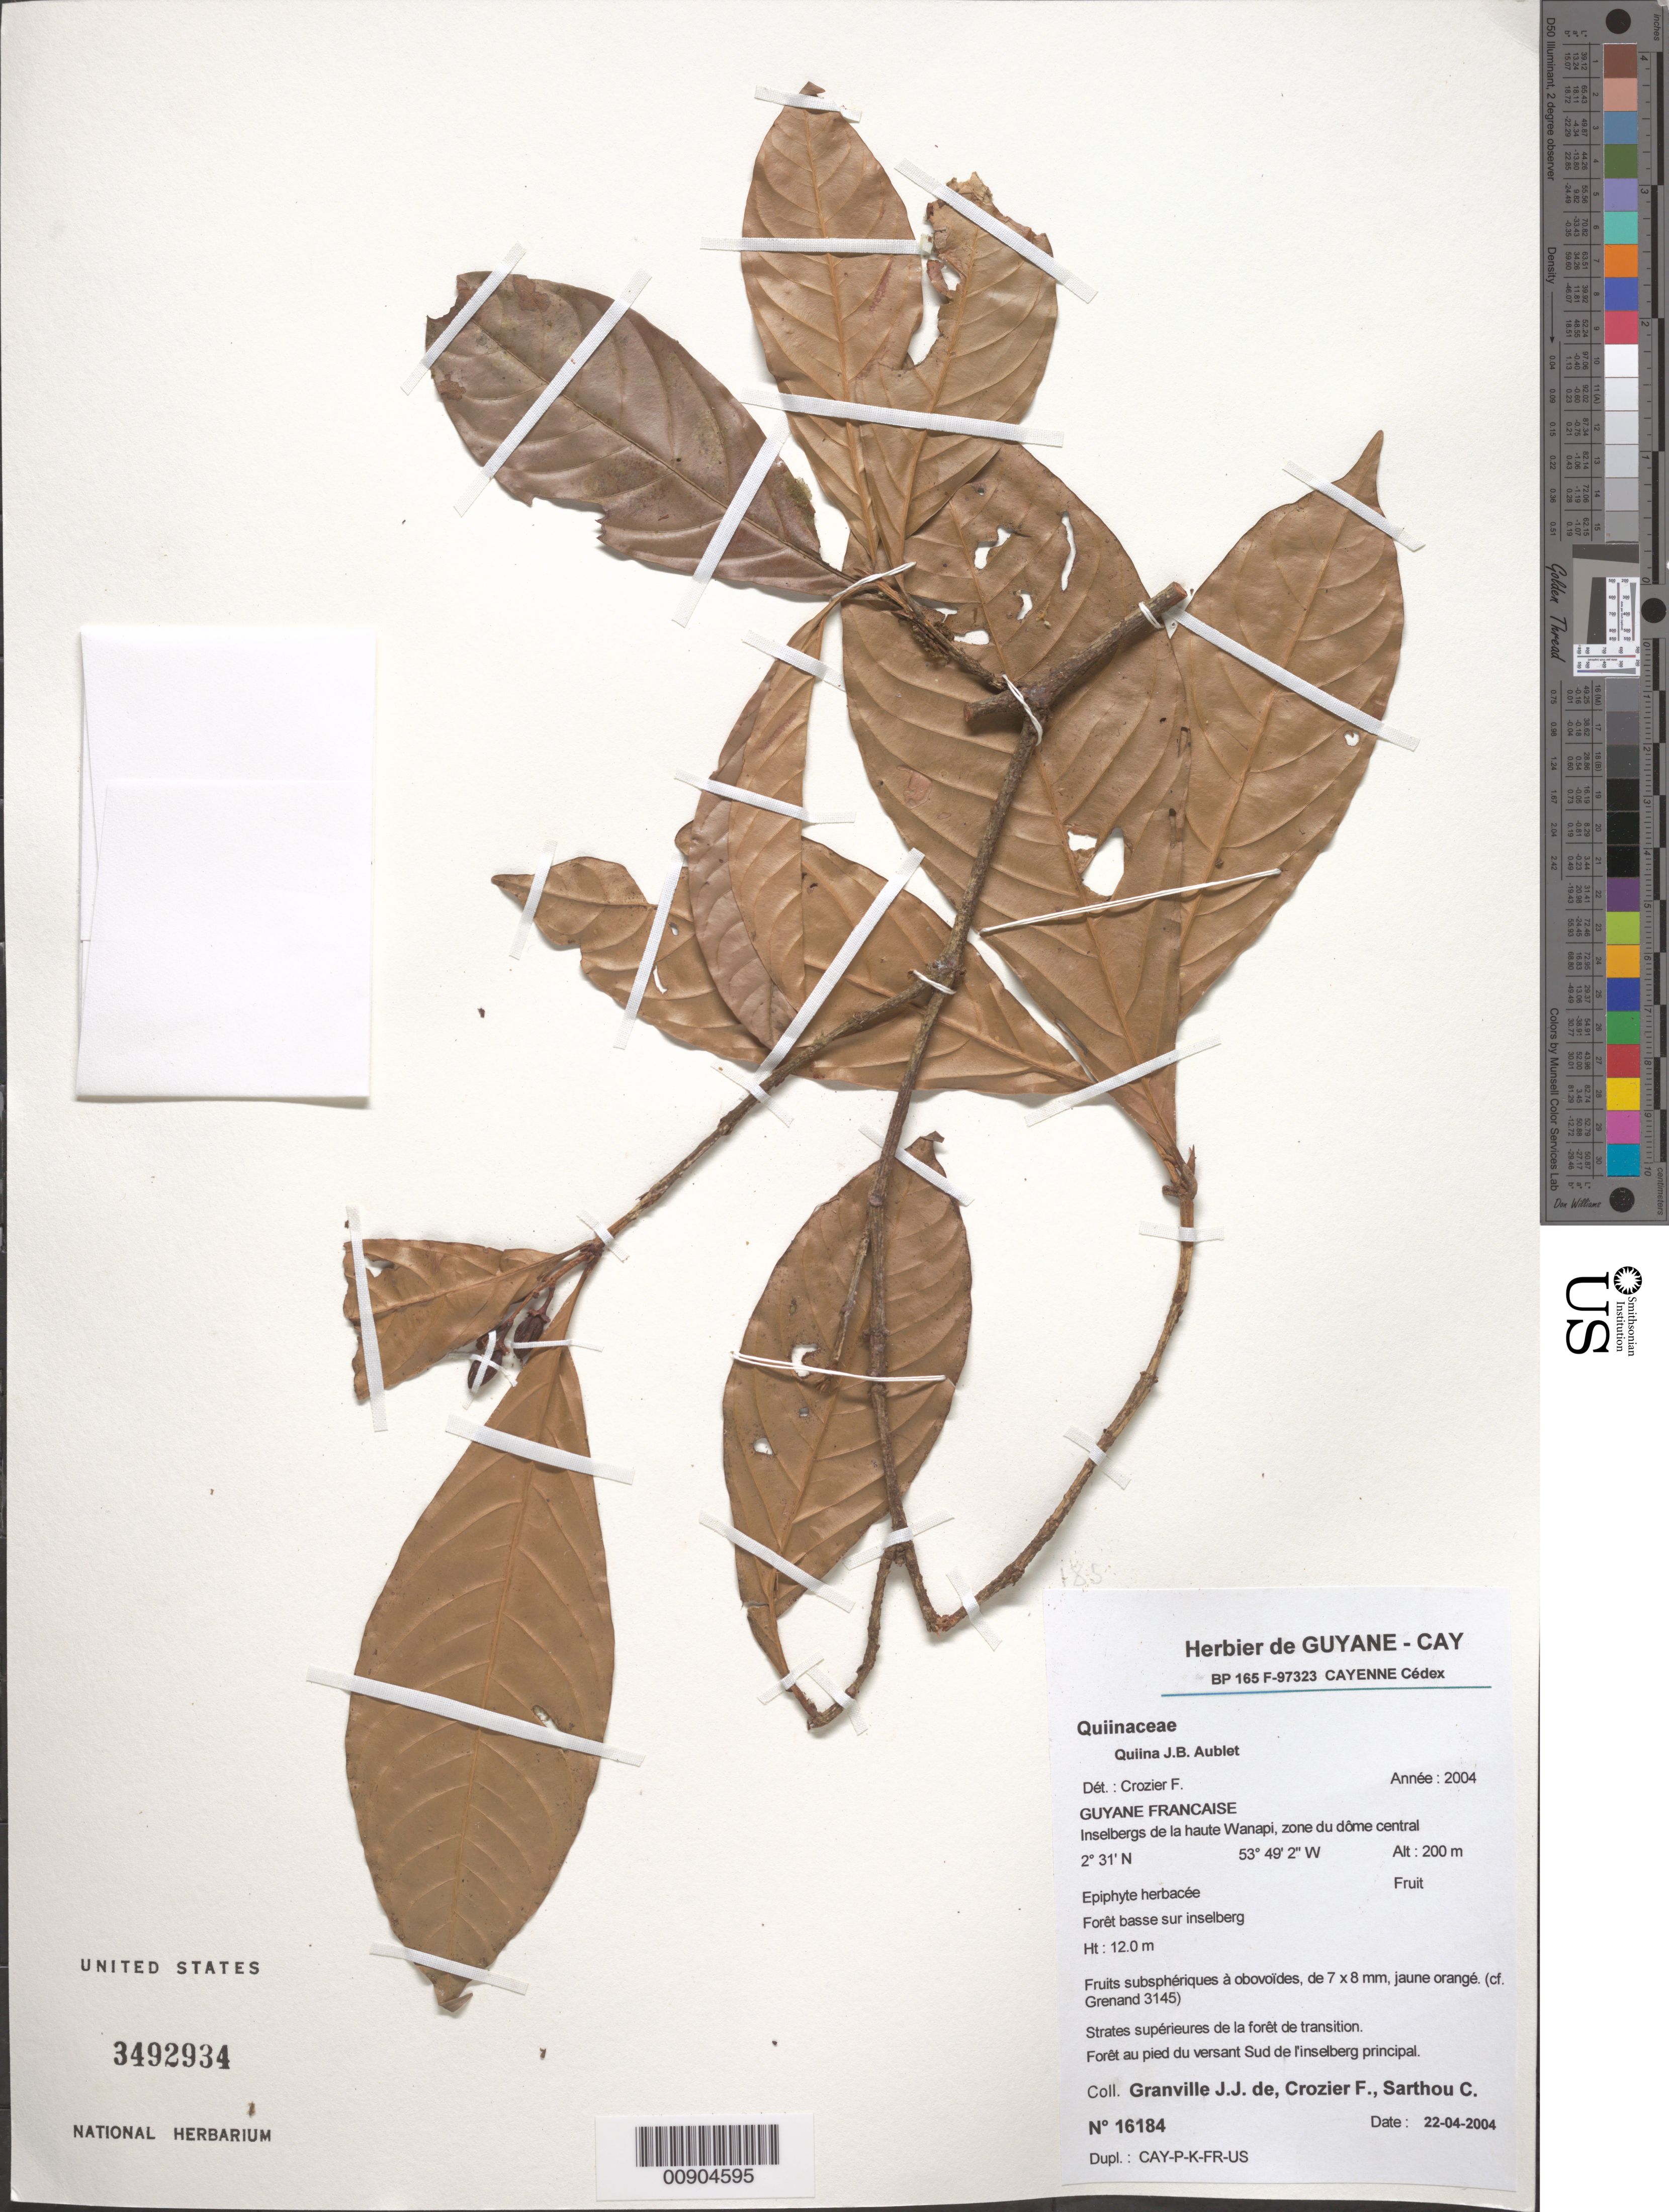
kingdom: Plantae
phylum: Tracheophyta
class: Magnoliopsida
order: Malpighiales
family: Quiinaceae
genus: Quiina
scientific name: Quiina sp.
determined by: Crozier, F.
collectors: J.-J. de Granville, F. Crozier & C. Sarthou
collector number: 16184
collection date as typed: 22-Apr-04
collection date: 2004-04-22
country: French Guiana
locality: Inselbergs de la haute Wanapi, versant sud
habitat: Forêt basse d'inselberg, strates supérieures de la forêt de transition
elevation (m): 200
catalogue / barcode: US 3492934